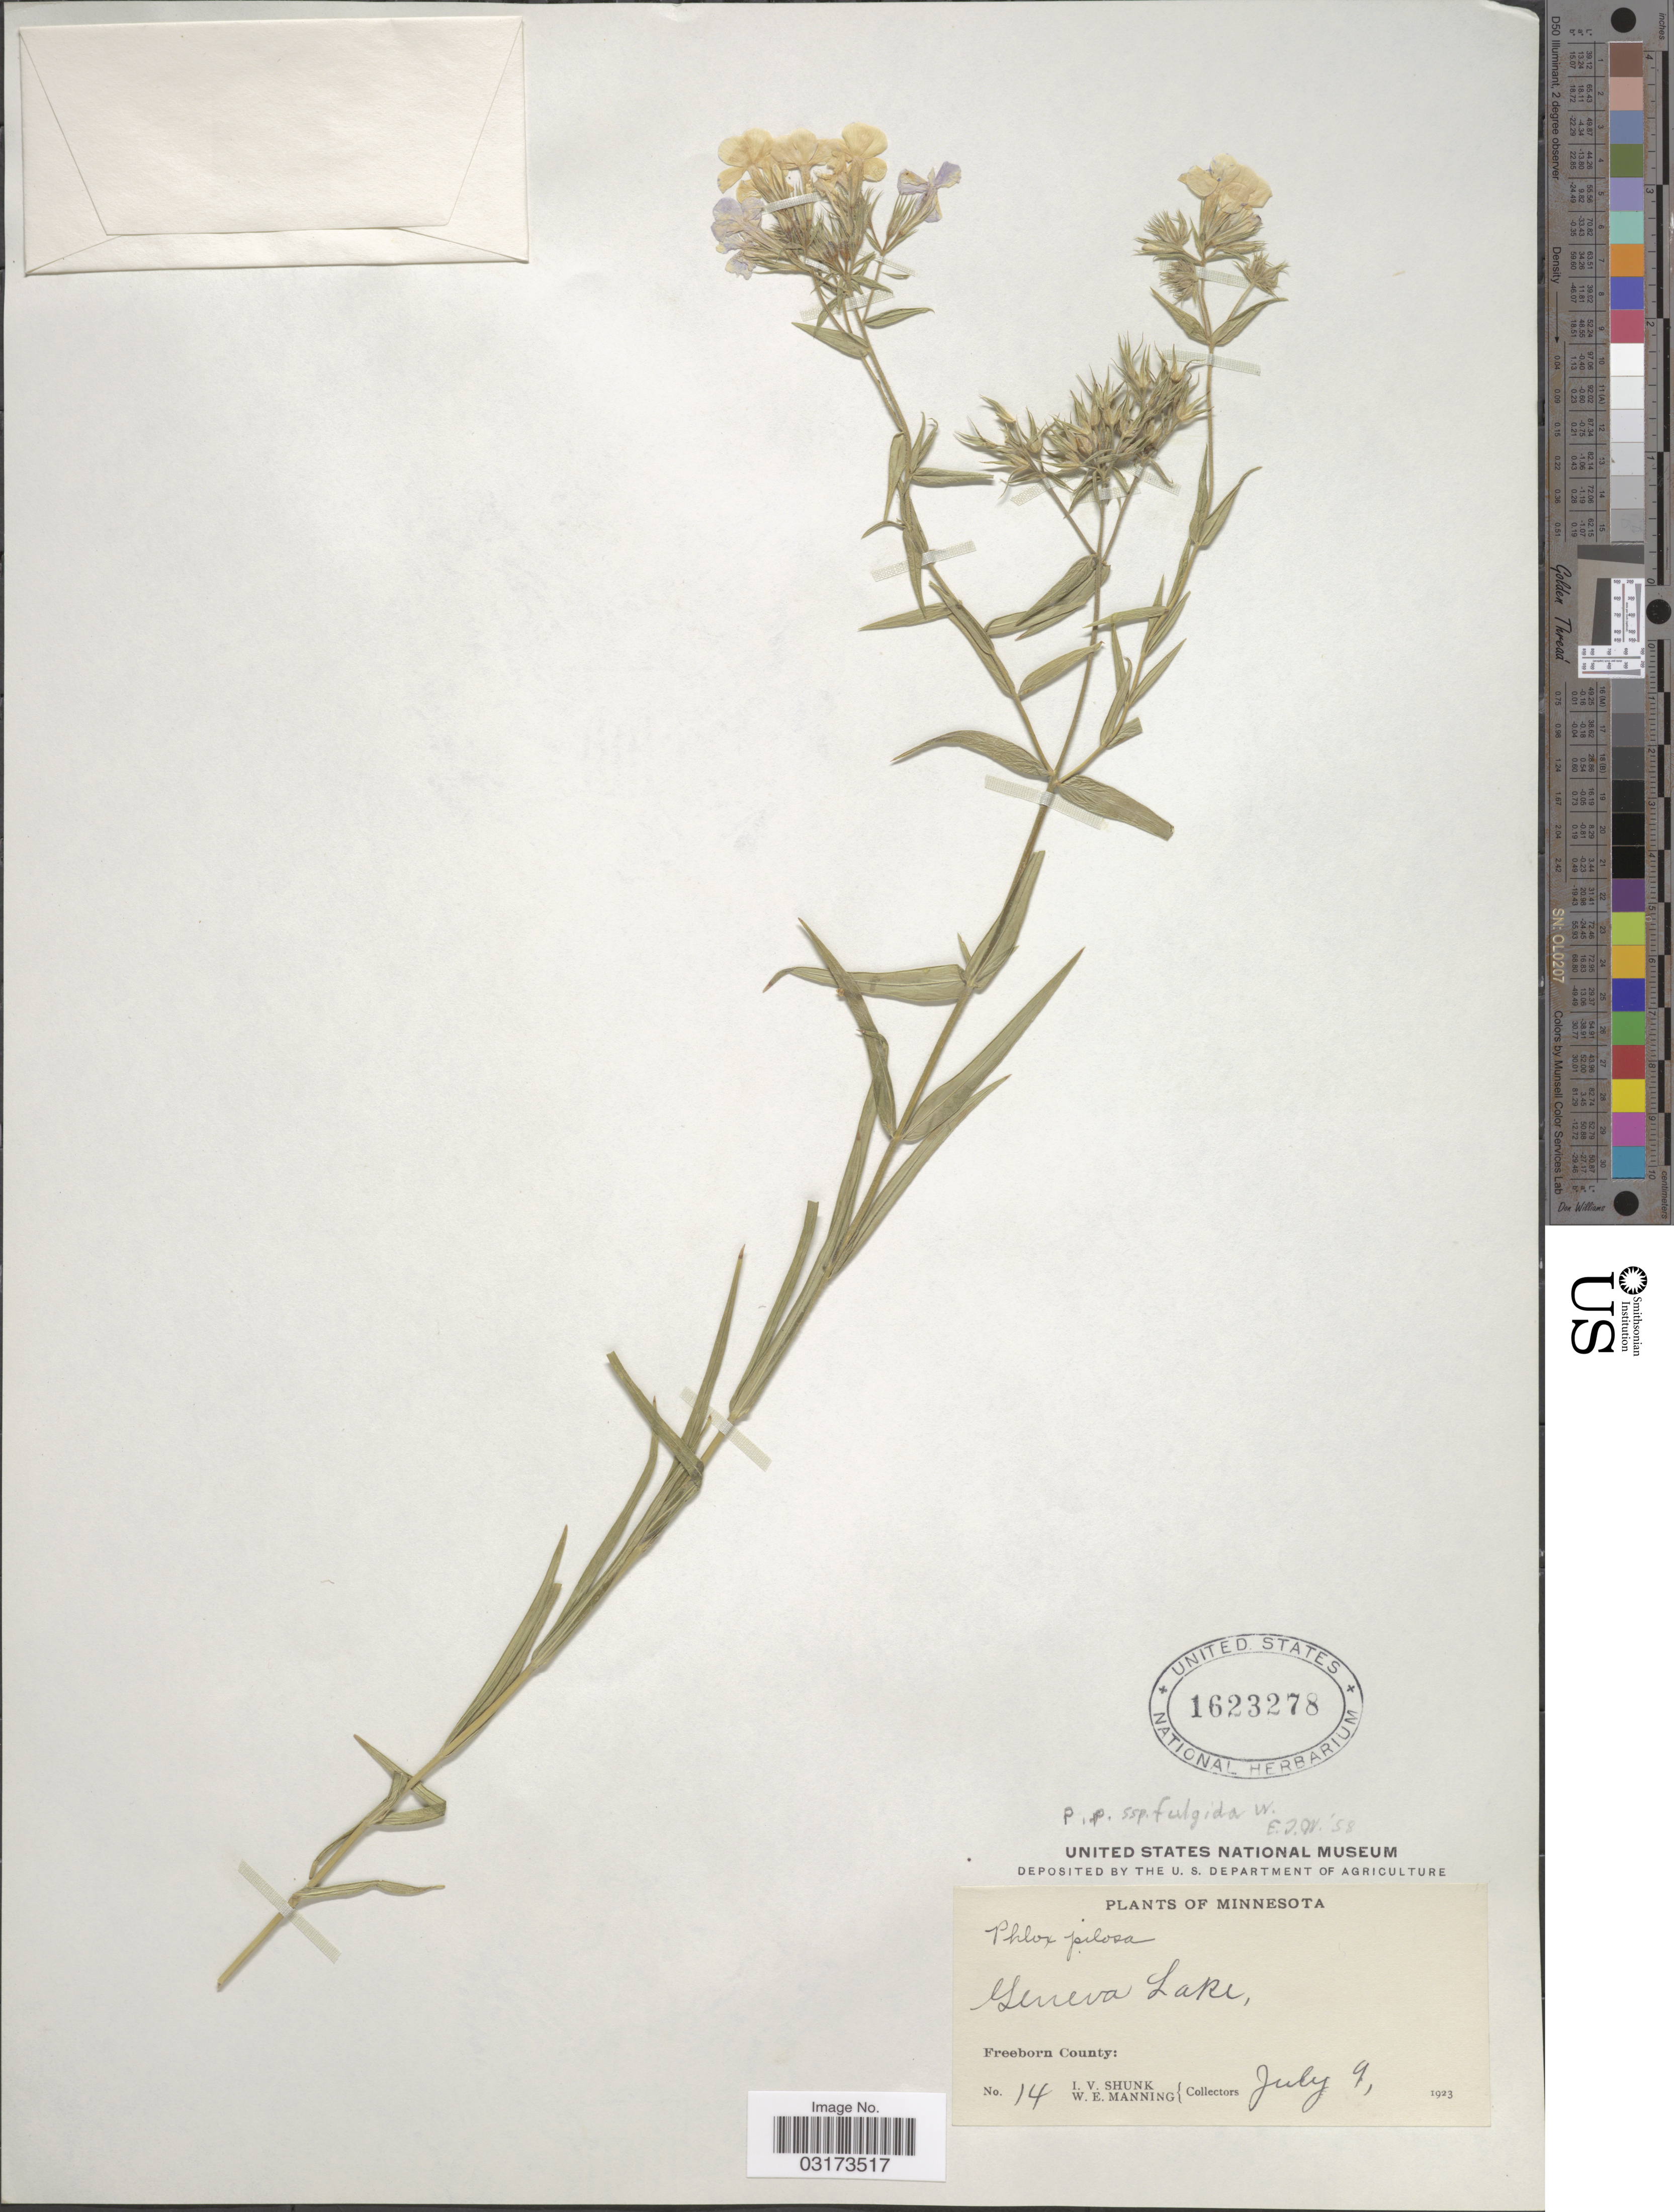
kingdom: Plantae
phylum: Tracheophyta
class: Magnoliopsida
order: Ericales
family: Polemoniaceae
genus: Phlox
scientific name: Phlox pilosa subsp. fulgida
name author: (Wherry) Wherry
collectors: I. Shunk & W. Manning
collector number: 14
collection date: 1923-07-09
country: United States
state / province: Minnesota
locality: Geneva Lake, Freeborn County.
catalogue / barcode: US 1623278